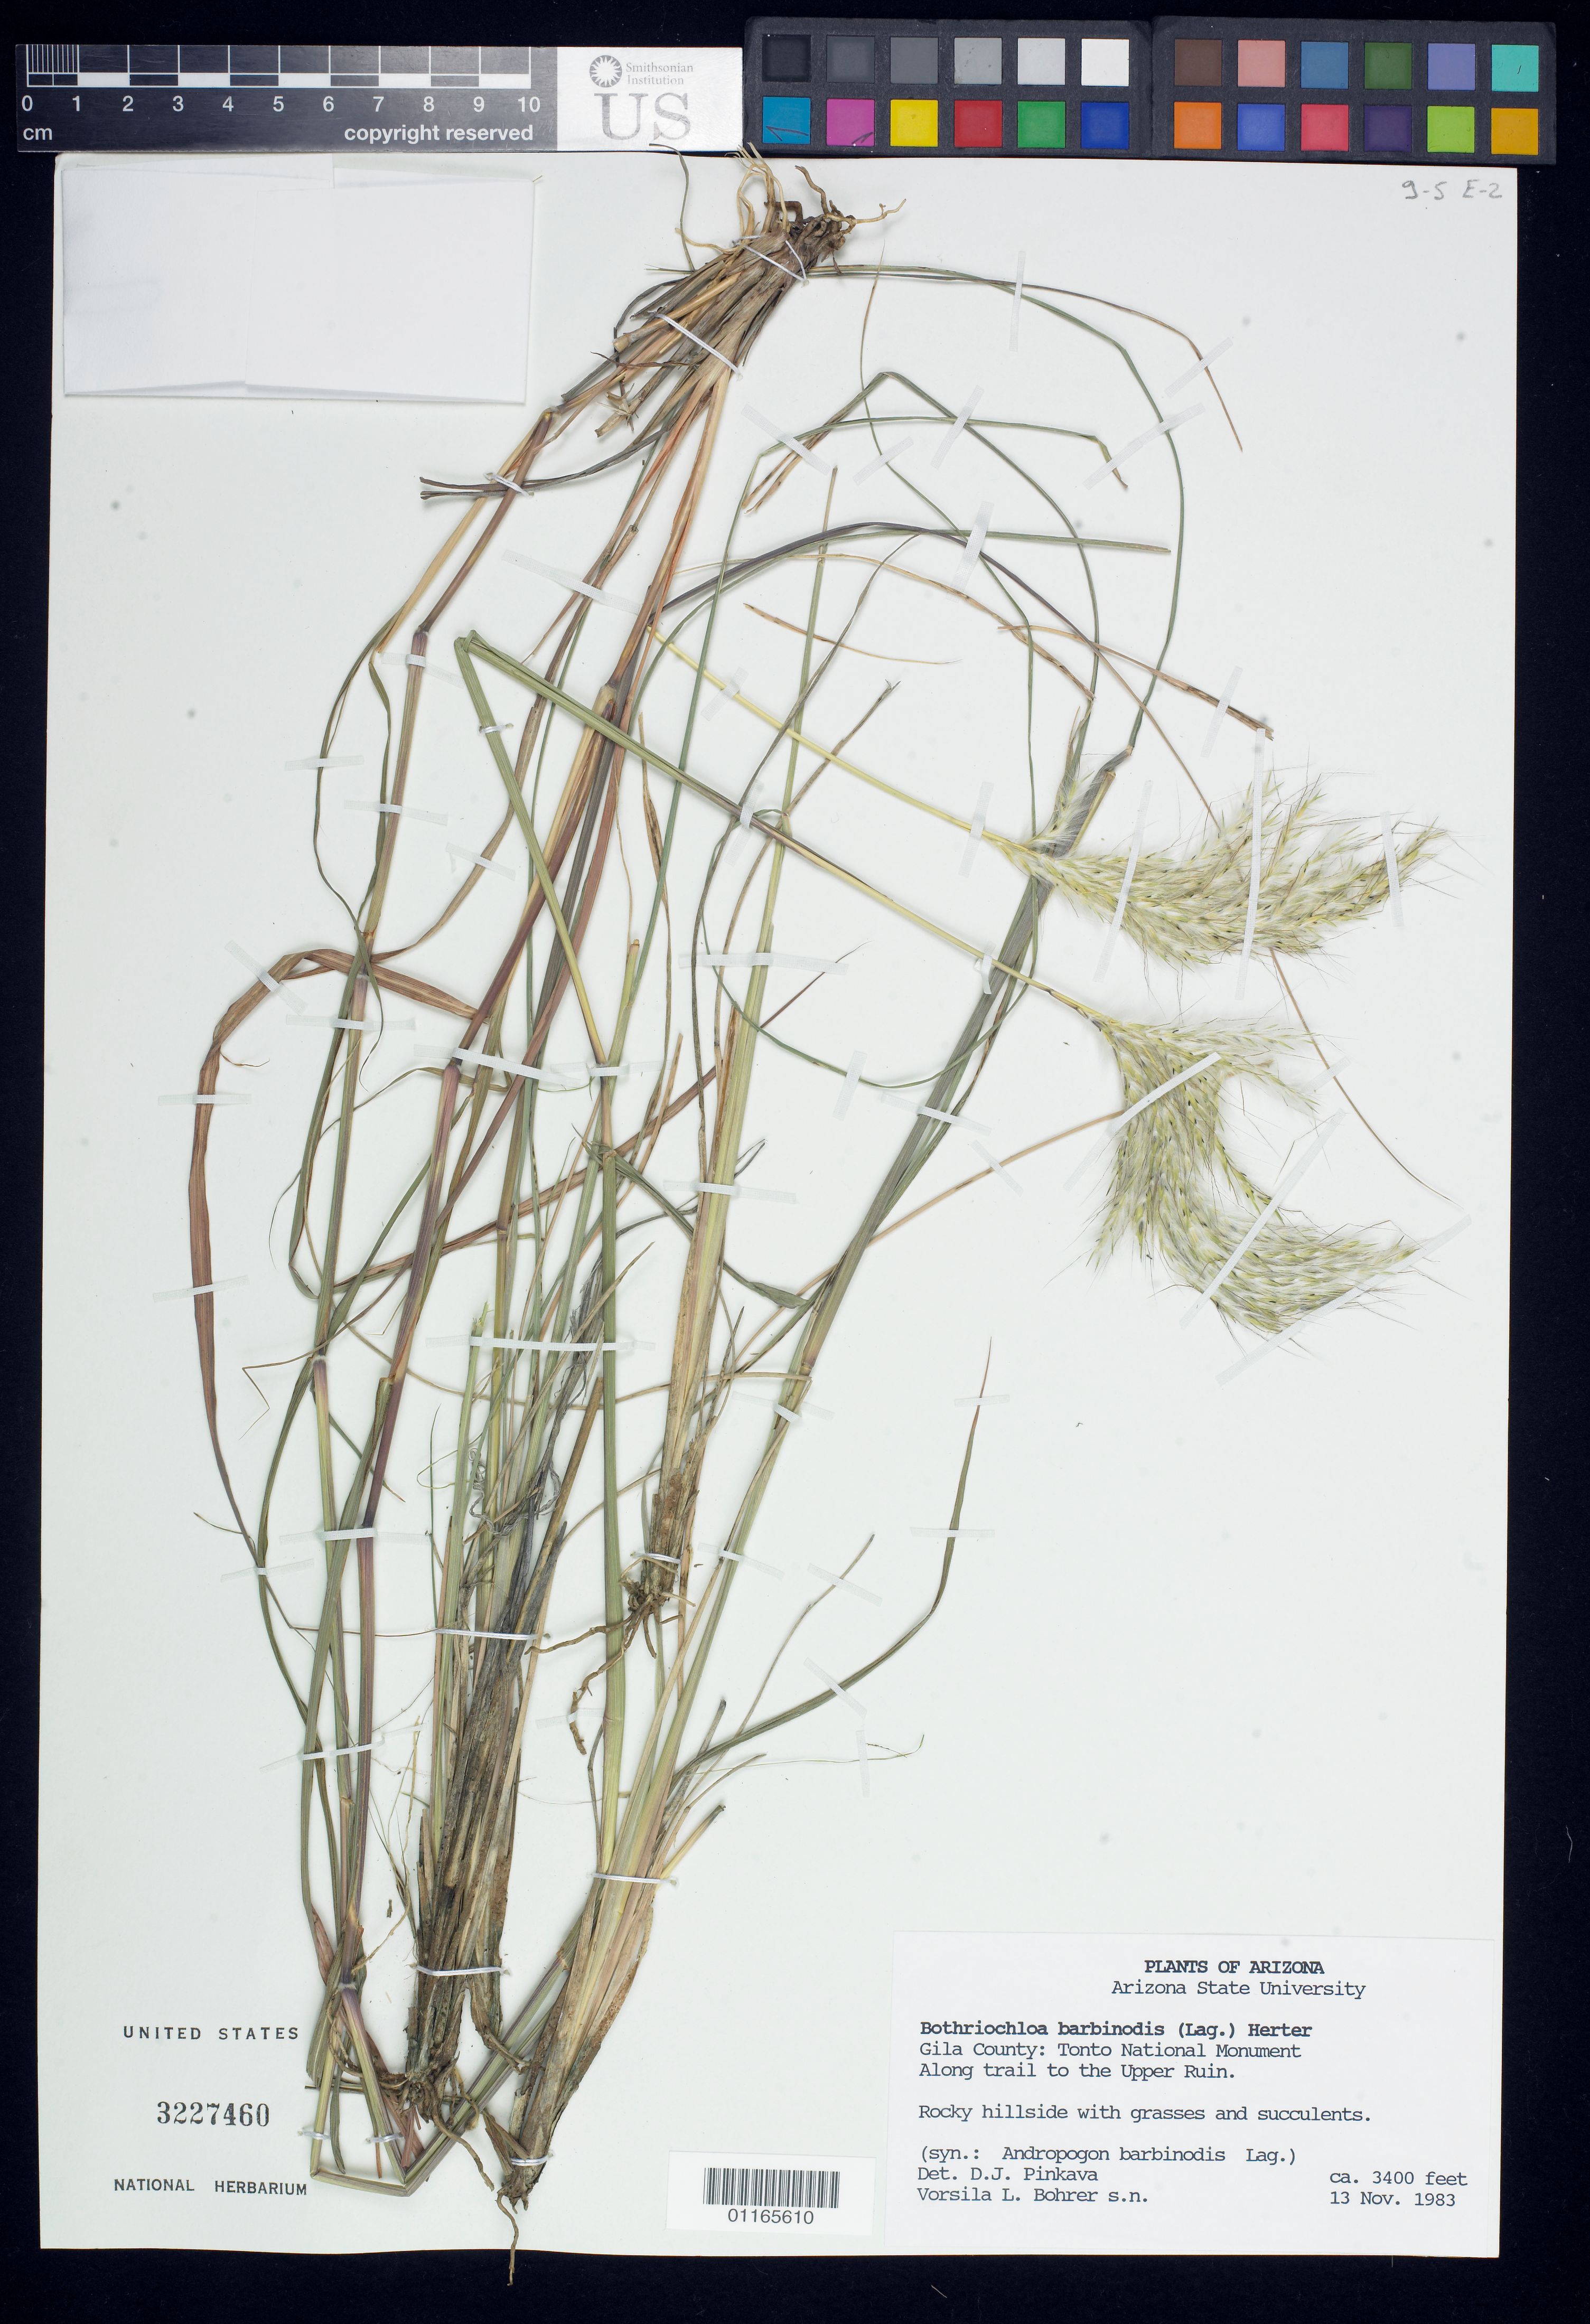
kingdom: Plantae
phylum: Tracheophyta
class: Liliopsida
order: Poales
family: Poaceae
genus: Bothriochloa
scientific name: Bothriochloa barbinodis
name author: (Lag.) Herter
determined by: Pinkava, D. J., (ASU), Arizona State University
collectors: V. Bohrer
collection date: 1983-11-13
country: United States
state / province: Arizona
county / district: Gila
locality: Tonto National Monument. Along trail to the Upper Ruin.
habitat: Rocky hillside with grasses and succulents.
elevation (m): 1036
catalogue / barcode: US 3227460